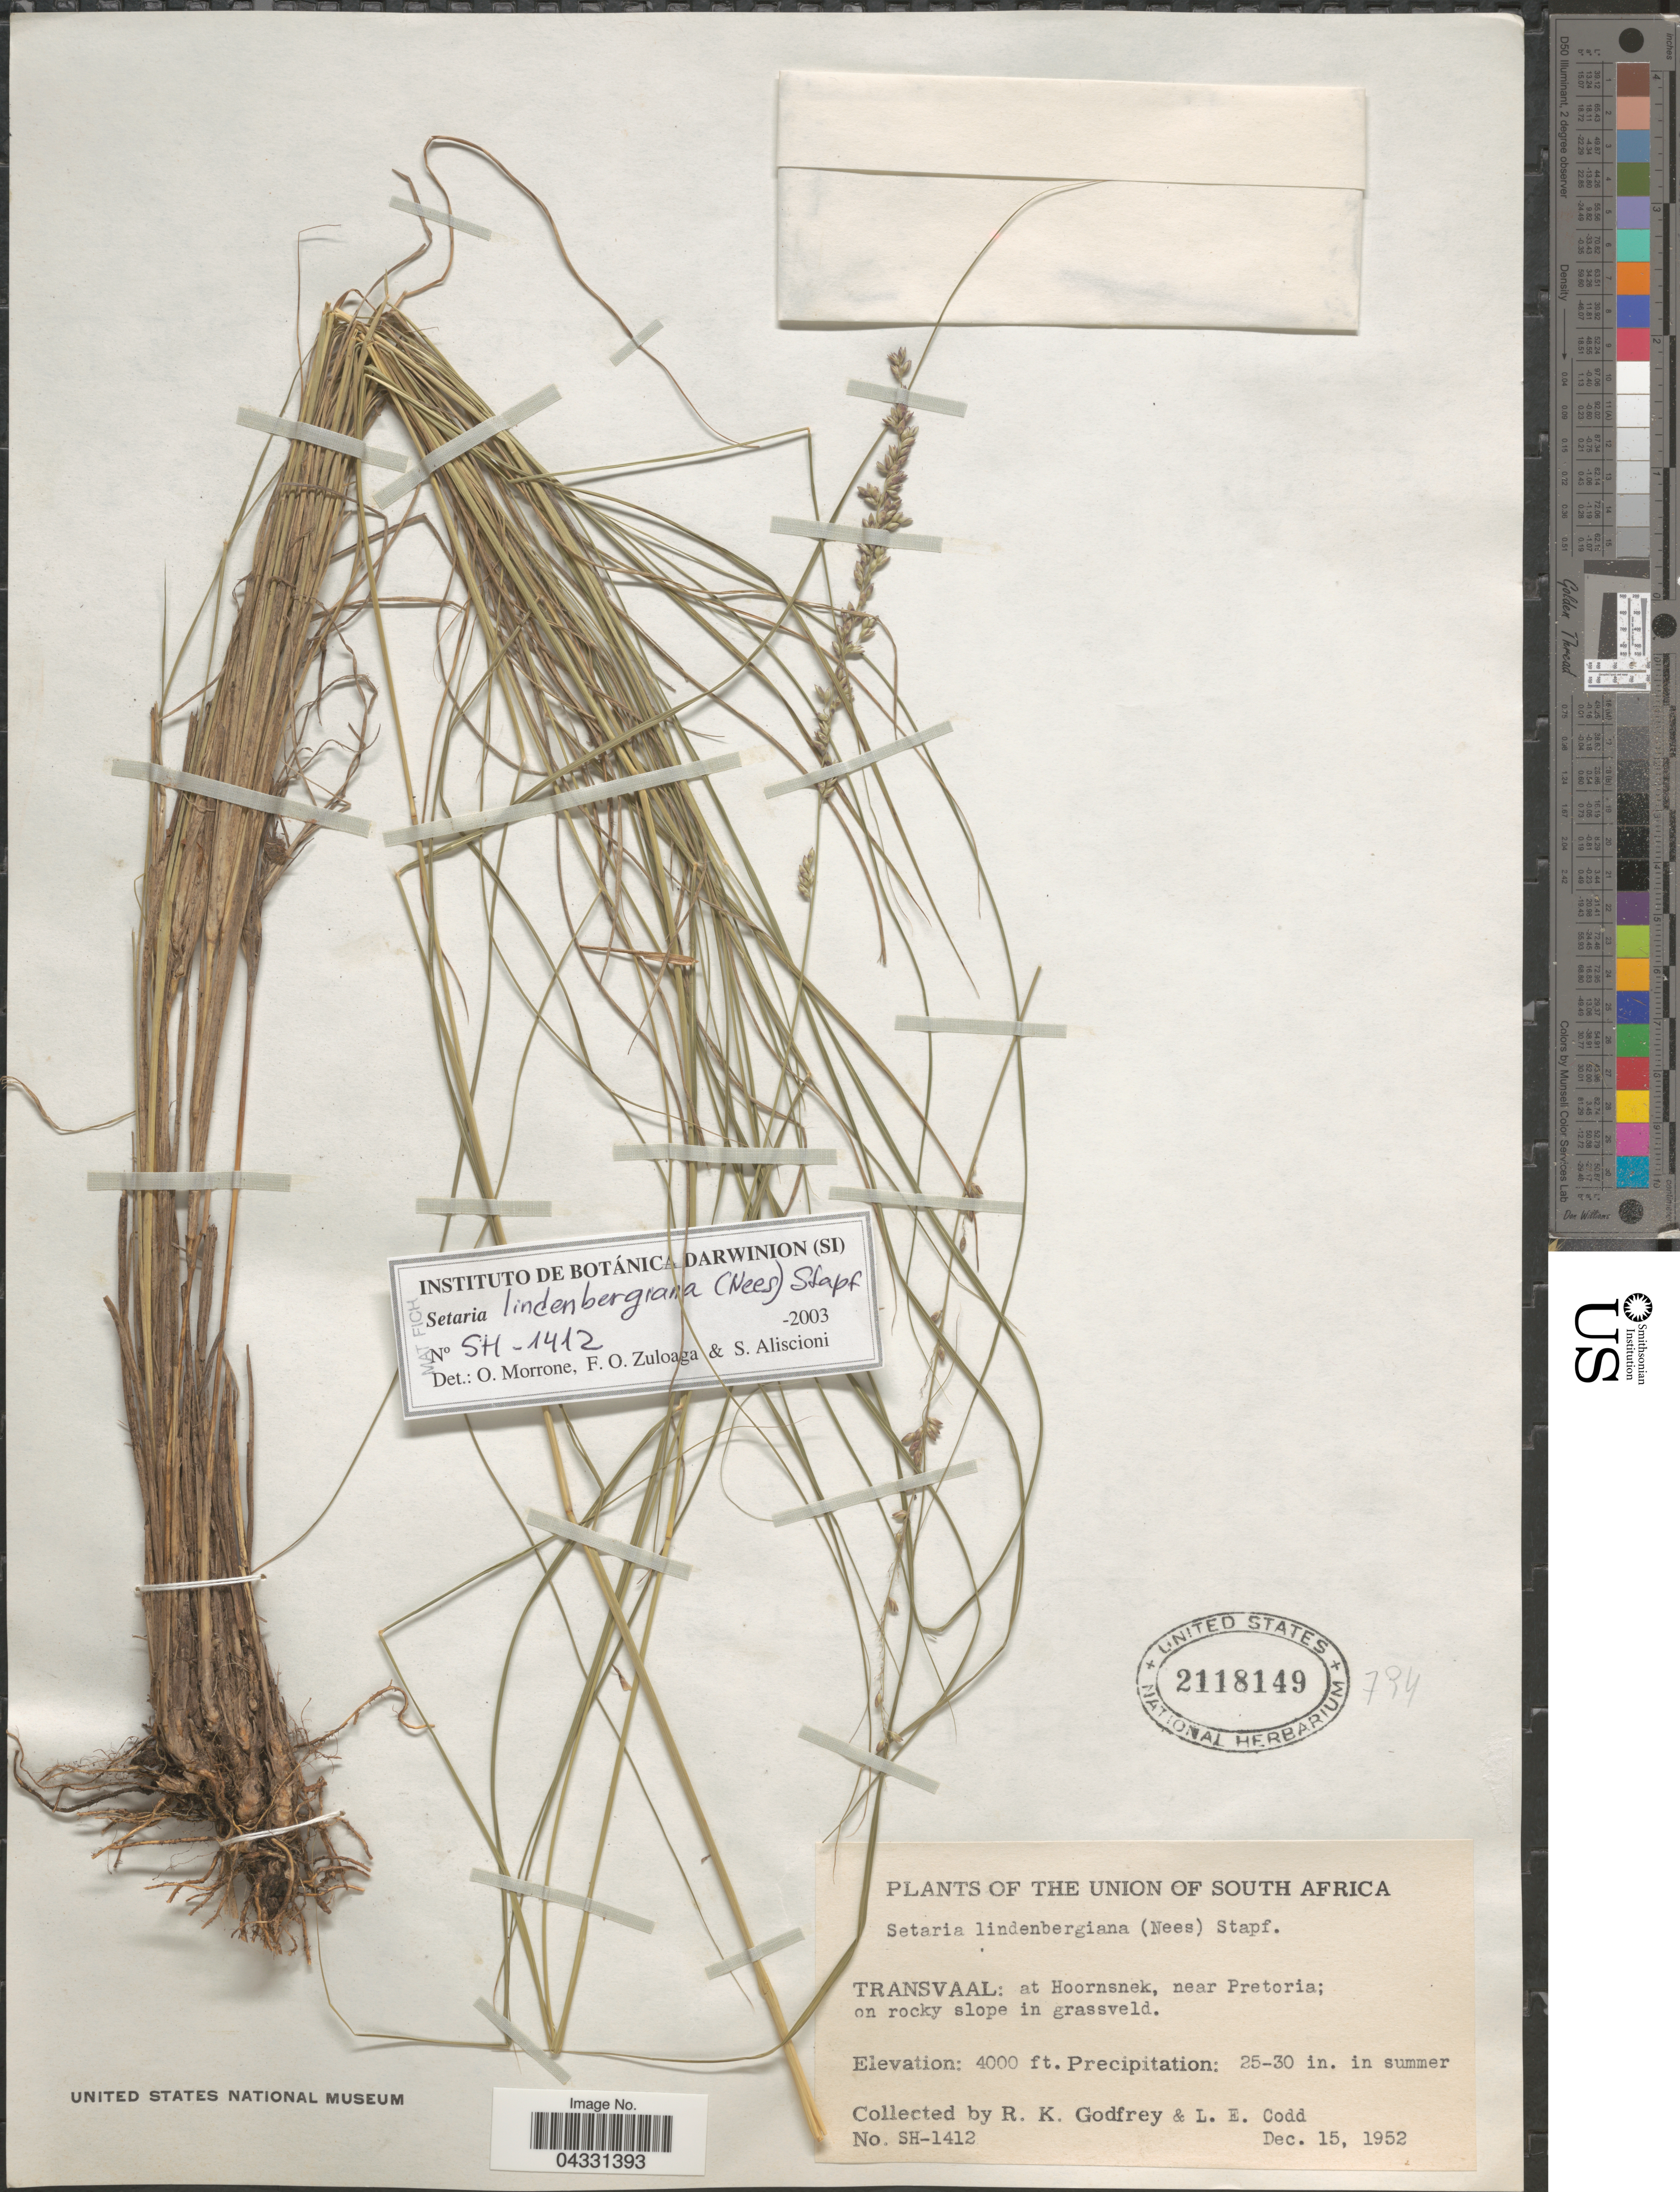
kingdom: Plantae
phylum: Tracheophyta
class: Liliopsida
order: Poales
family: Poaceae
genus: Setaria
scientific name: Setaria lindenbergiana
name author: (Nees) Stapf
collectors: R. K. Godfrey & L. Codd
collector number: SH-1412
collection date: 1952-12-15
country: South Africa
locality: The Union Of South Africa. Transvaal: at Hoornsnek, near Pretoria; on rocky slope in grassveld.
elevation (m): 1219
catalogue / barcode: US 2118149